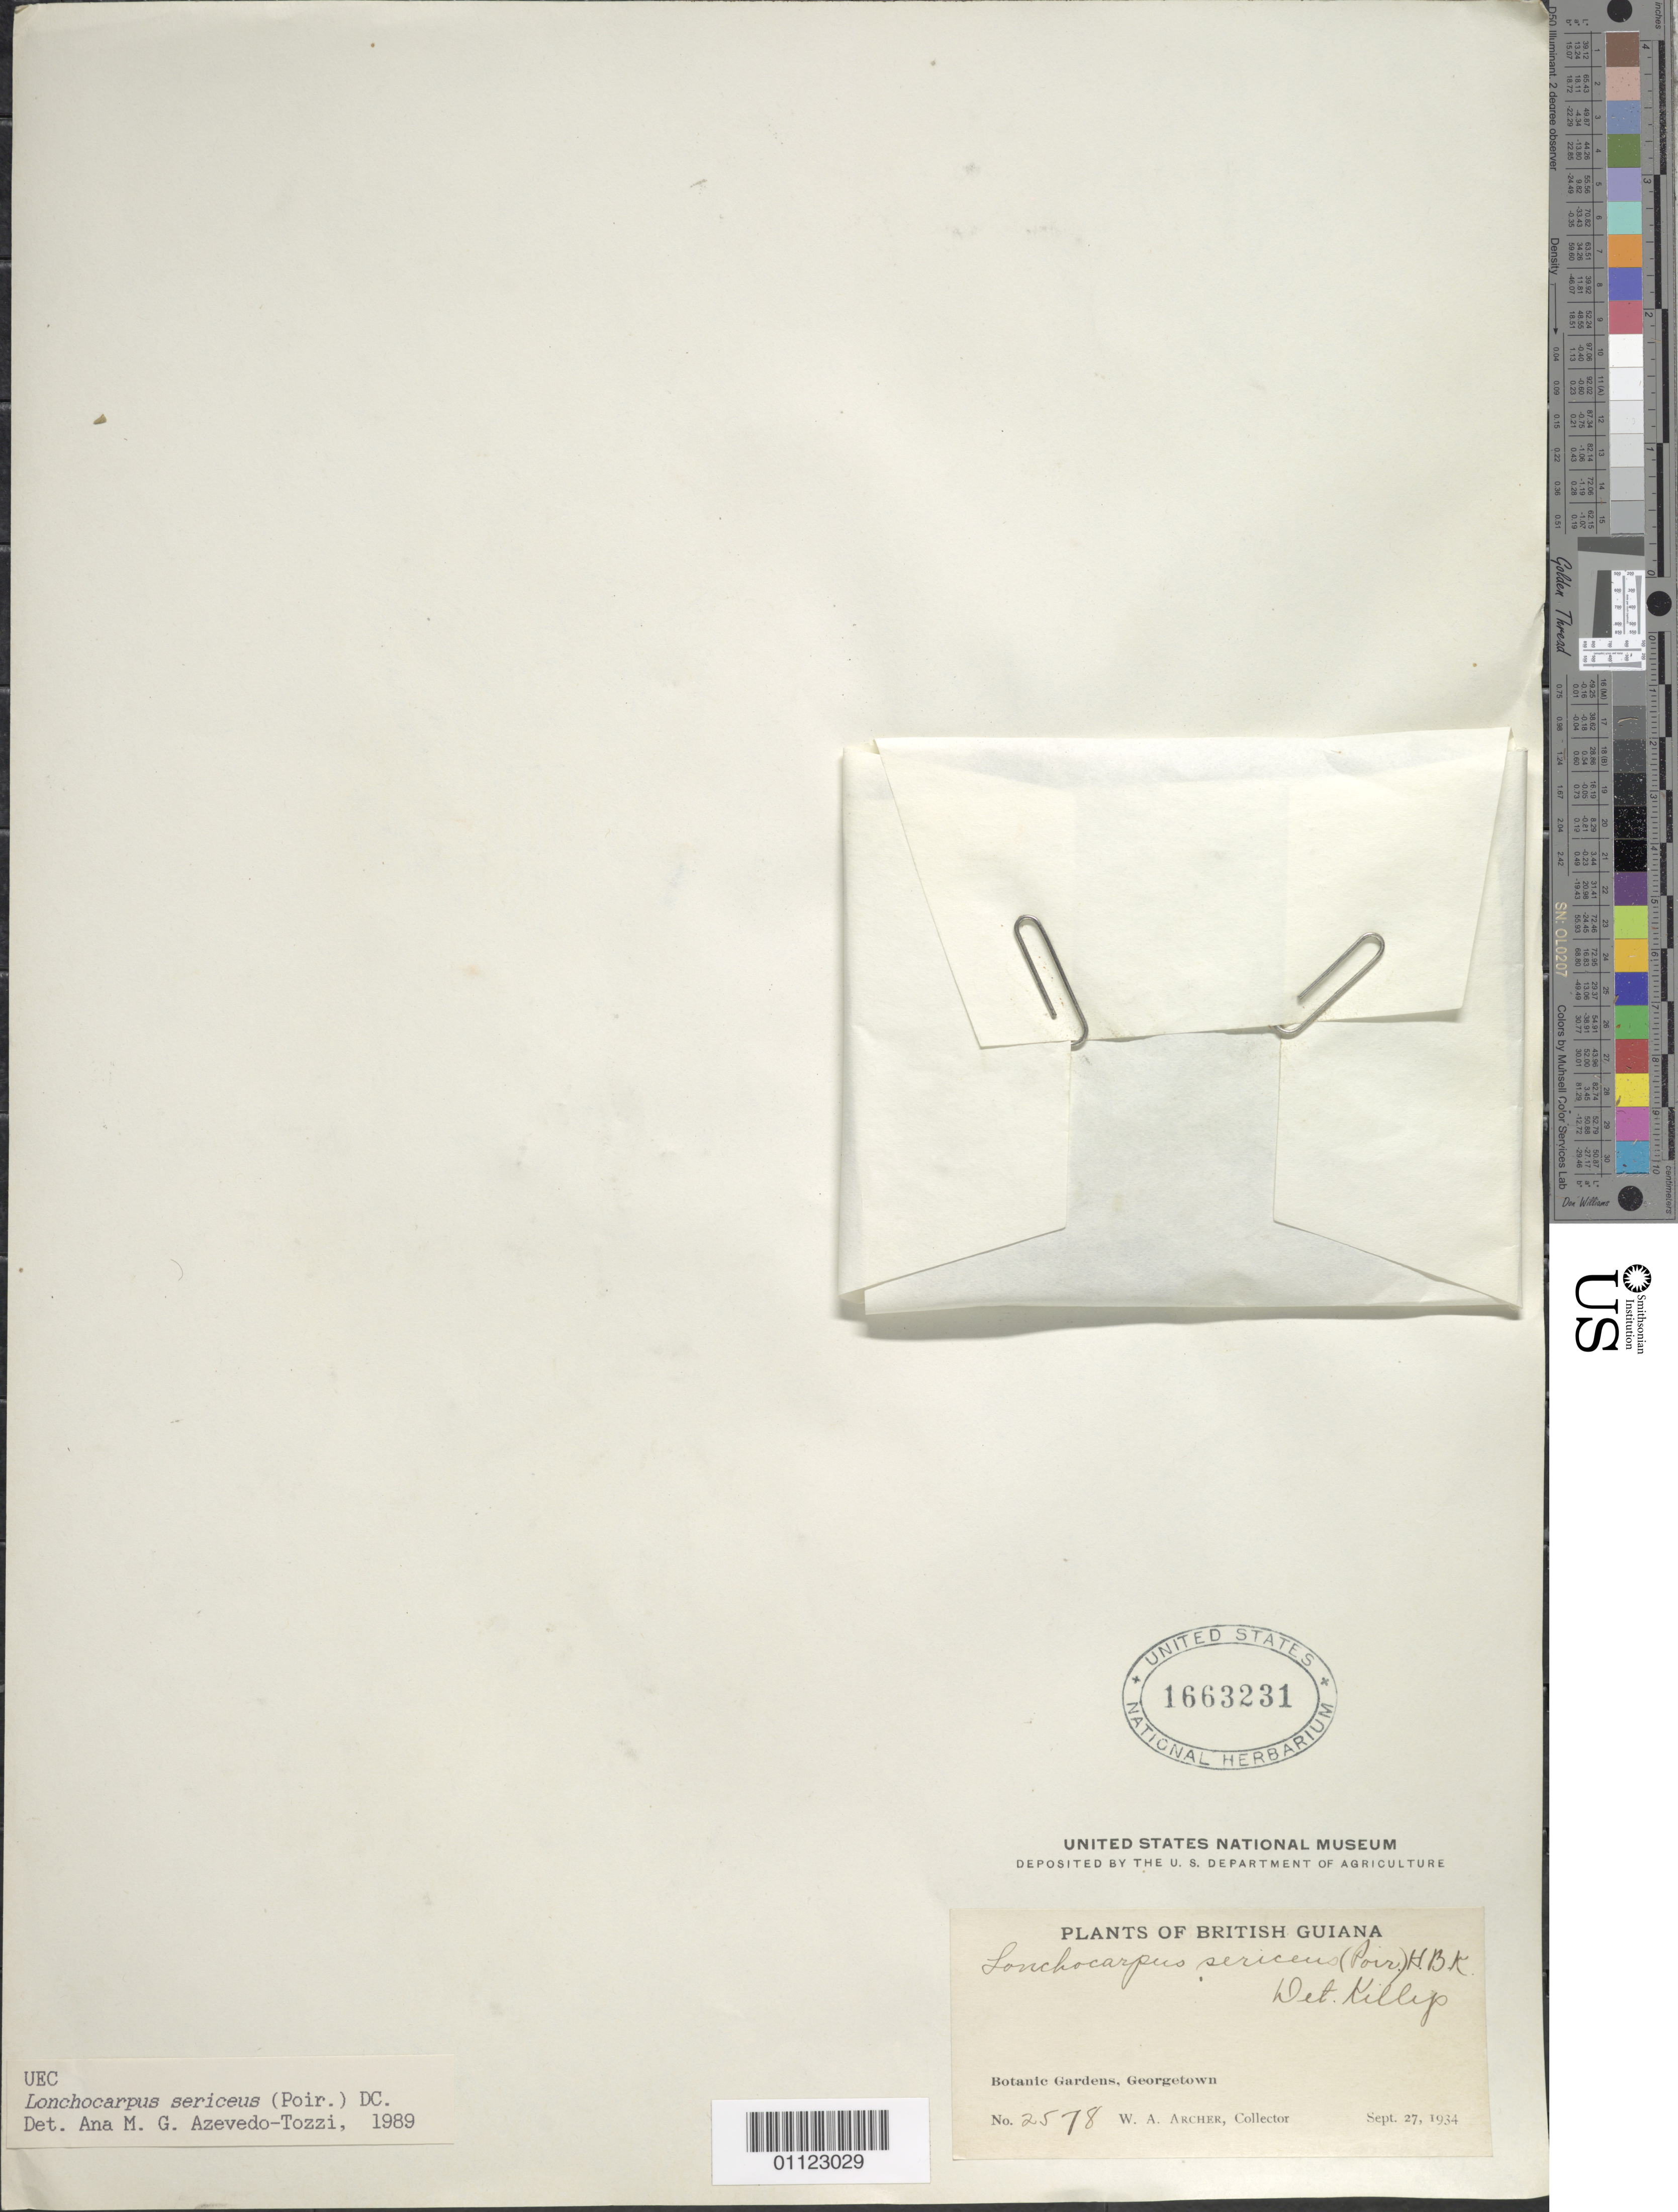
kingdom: Plantae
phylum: Tracheophyta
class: Magnoliopsida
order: Fabales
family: Fabaceae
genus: Lonchocarpus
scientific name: Lonchocarpus sericeus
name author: (Poir.) Kunth ex DC.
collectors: W. A. Archer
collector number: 2578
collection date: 1934-09-27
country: Guyana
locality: Botanic Gardens, Georgetown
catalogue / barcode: US 166231